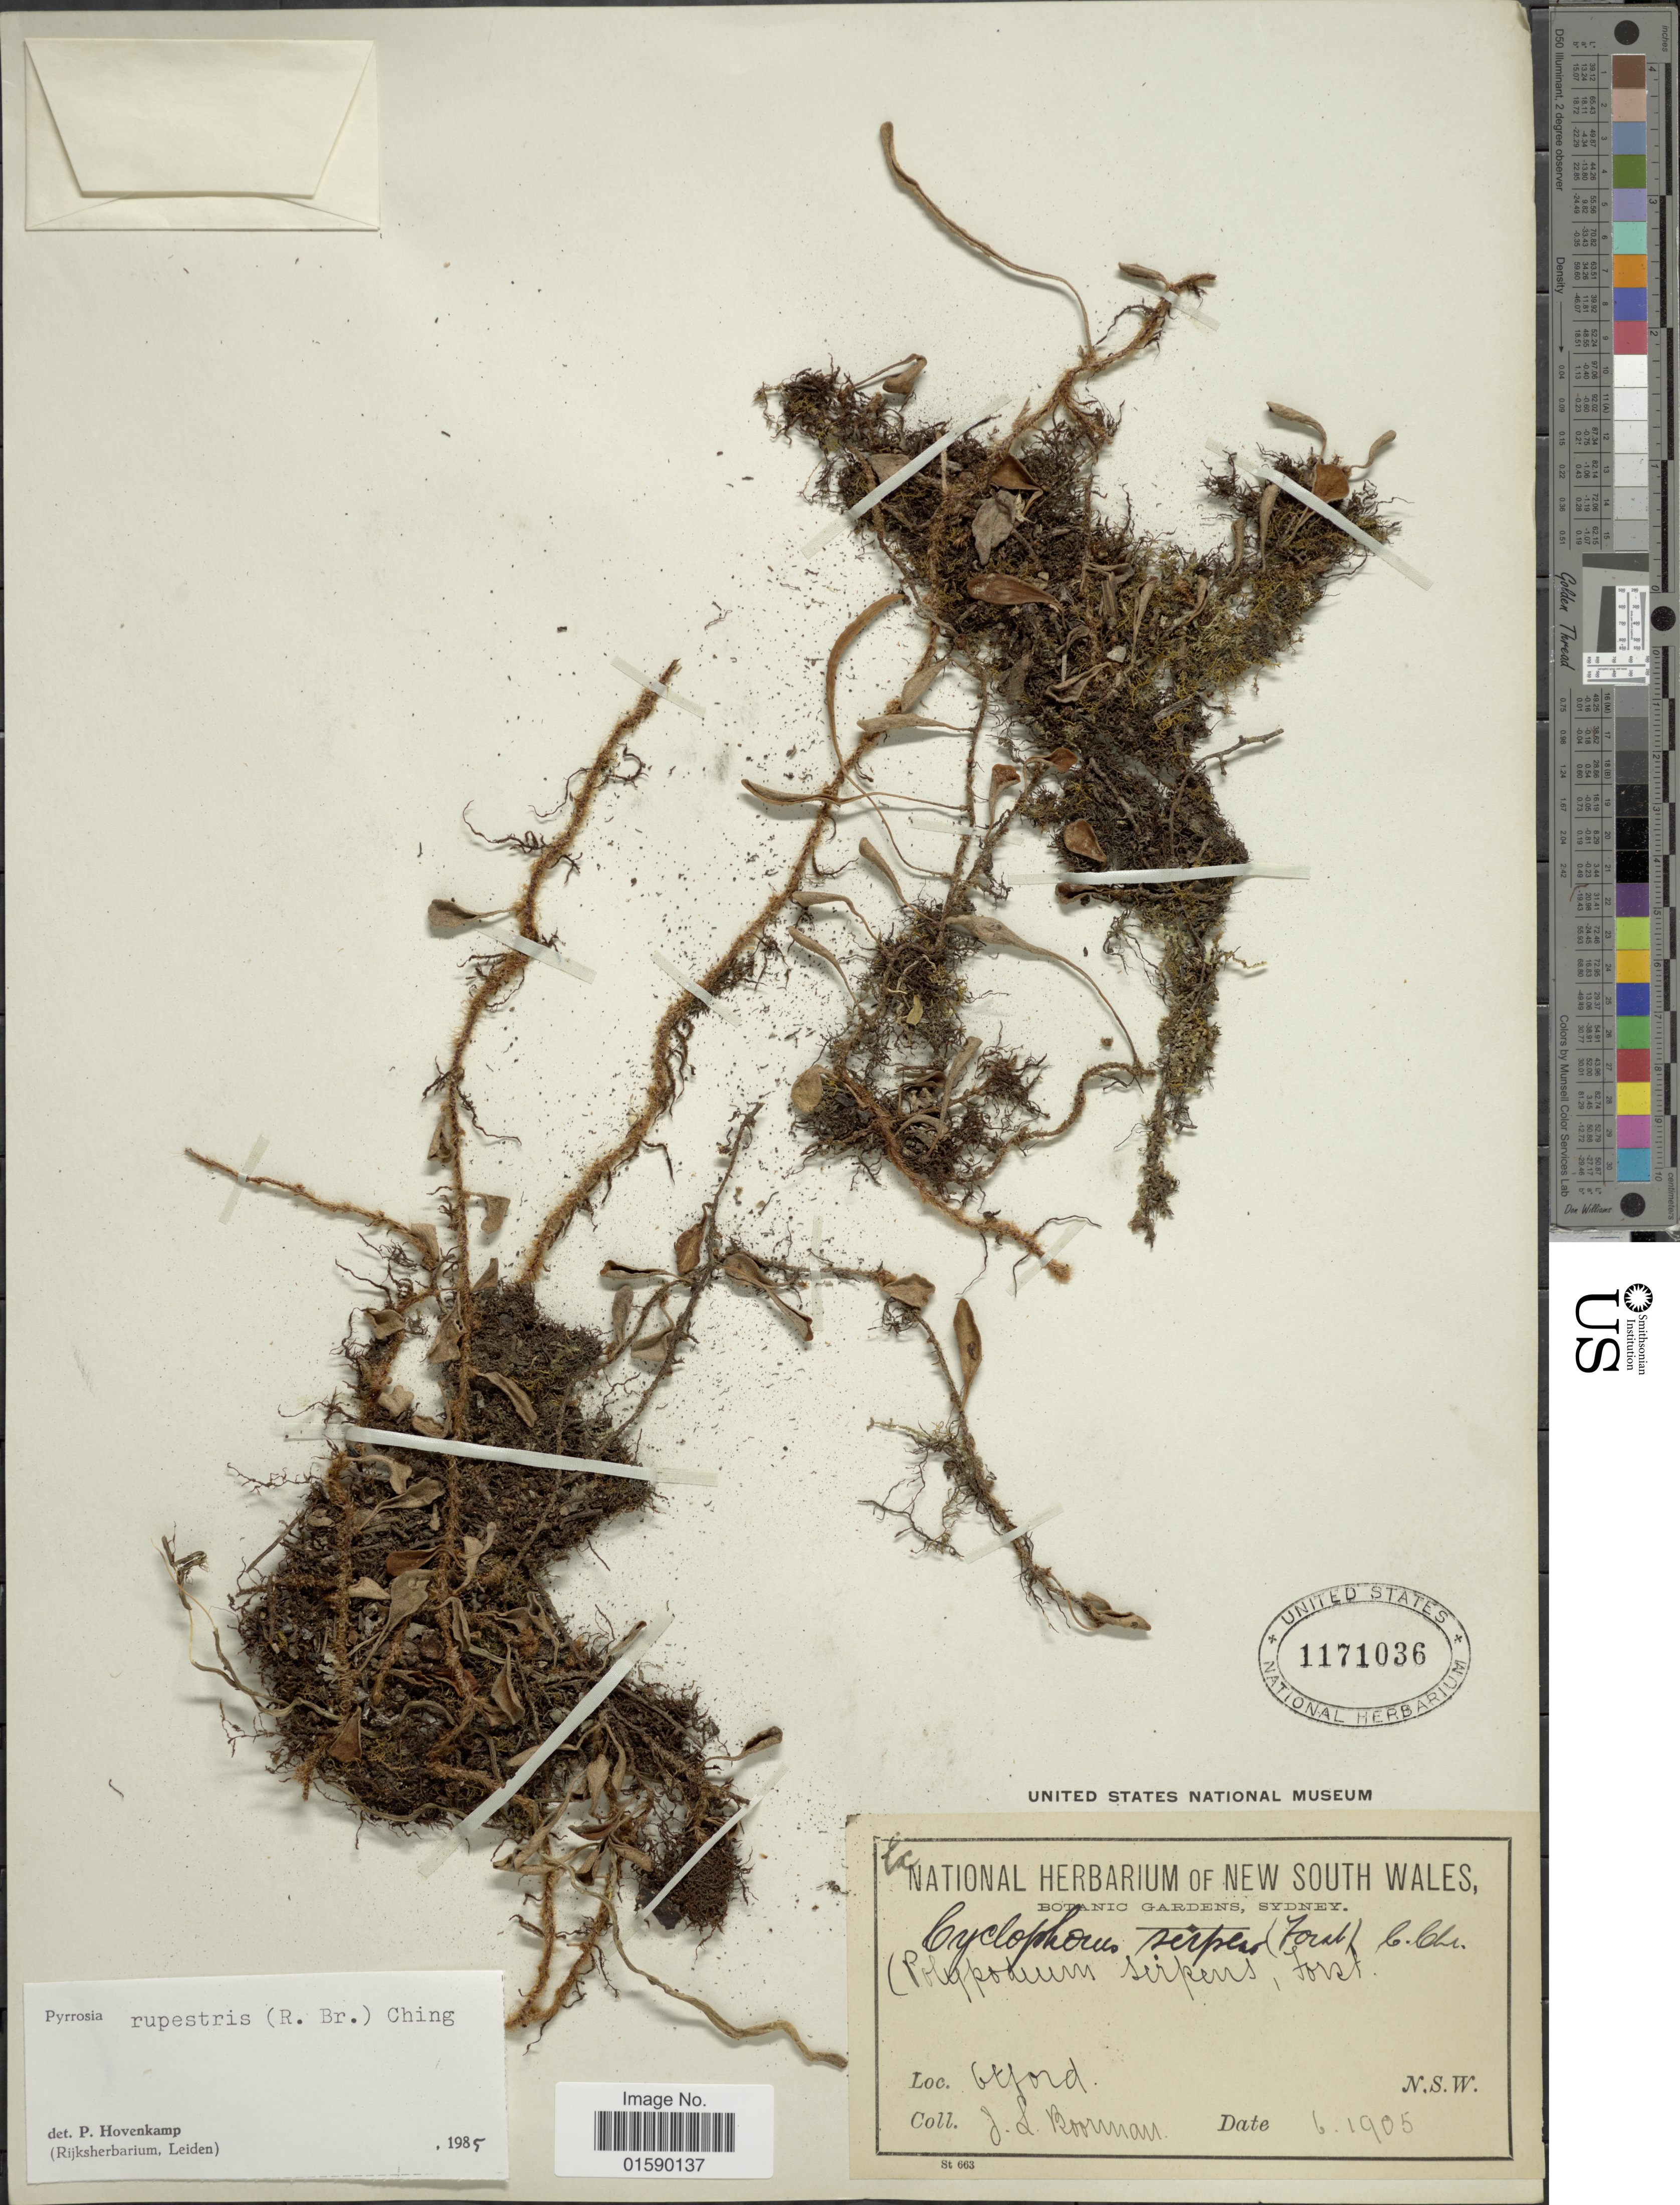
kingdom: Plantae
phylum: Tracheophyta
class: Polypodiopsida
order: Polypodiales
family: Polypodiaceae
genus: Pyrrosia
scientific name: Pyrrosia rupestris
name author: (R. Br.) Ching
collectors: J. Boorman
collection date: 1905-06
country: Australia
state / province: New South Wales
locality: Otford, N.S.W.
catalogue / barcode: US 1171036